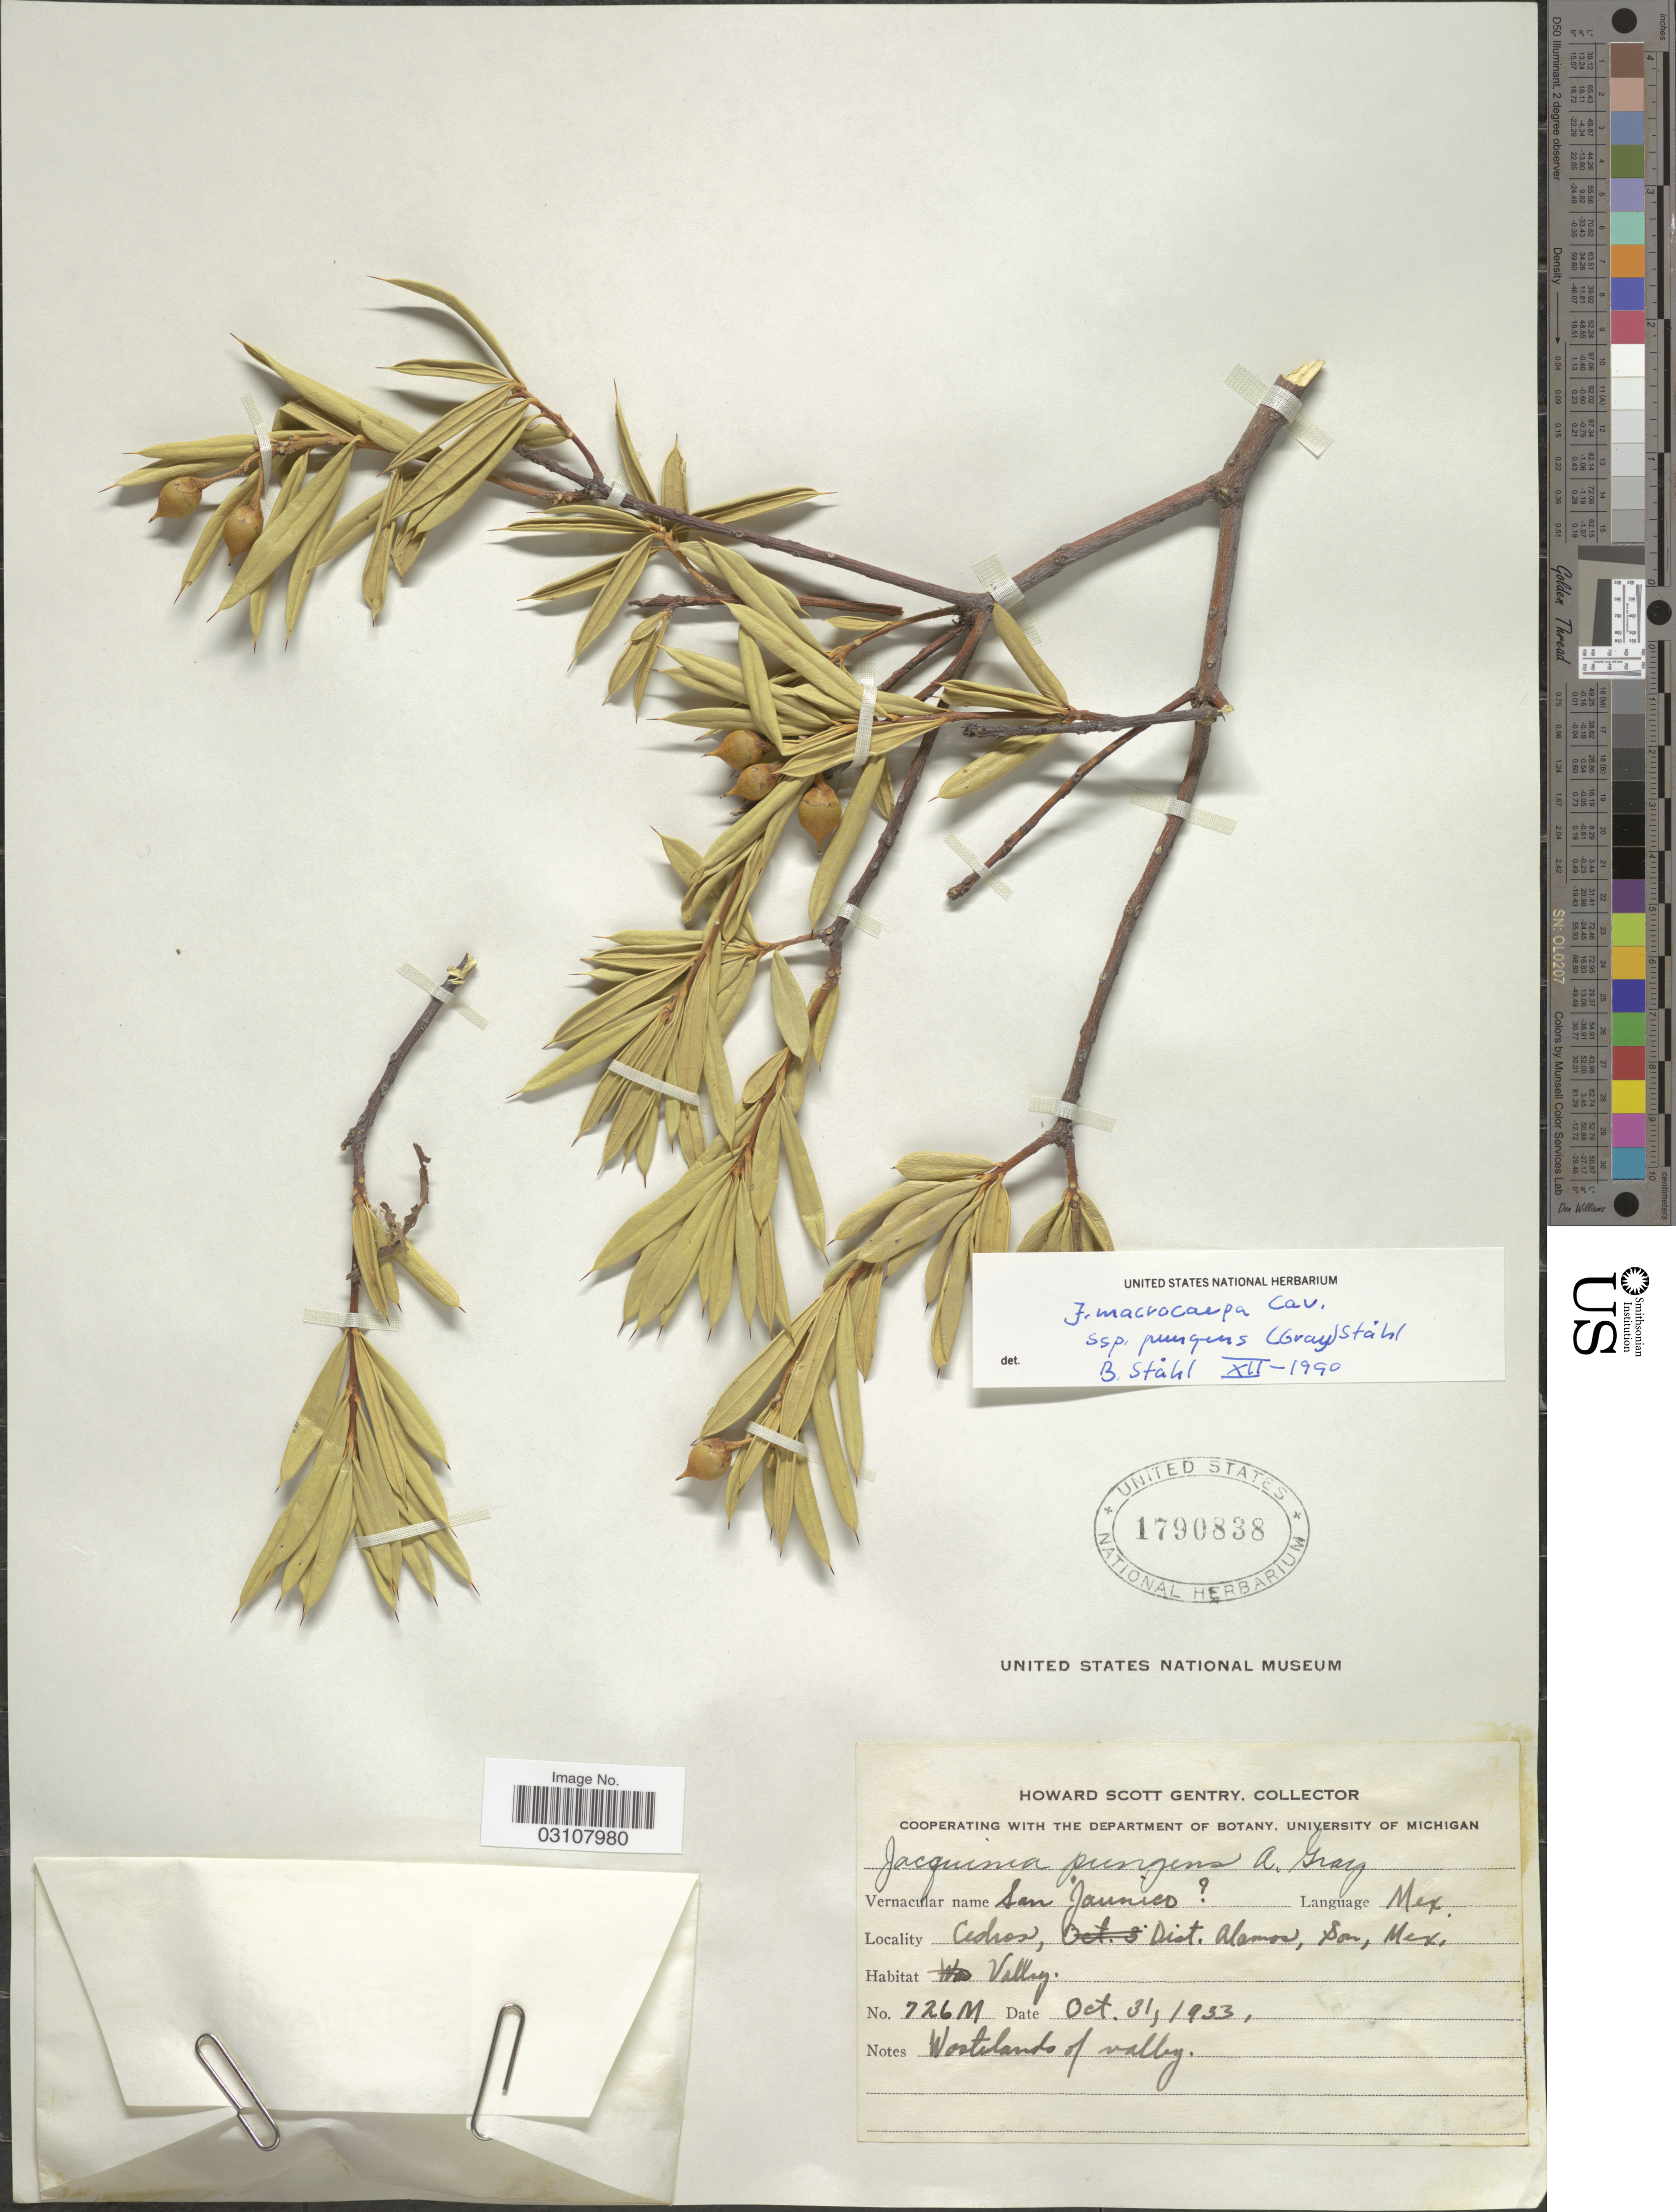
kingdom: Plantae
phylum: Tracheophyta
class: Magnoliopsida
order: Ericales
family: Primulaceae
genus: Jacquinia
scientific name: Jacquinia macrocarpa subsp. pungens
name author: Cav.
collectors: H. S. Gentry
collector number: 726M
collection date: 1933-10-31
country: Mexico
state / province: Sonora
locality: Cedros, Dist. Alamos.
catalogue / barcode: US 1790838